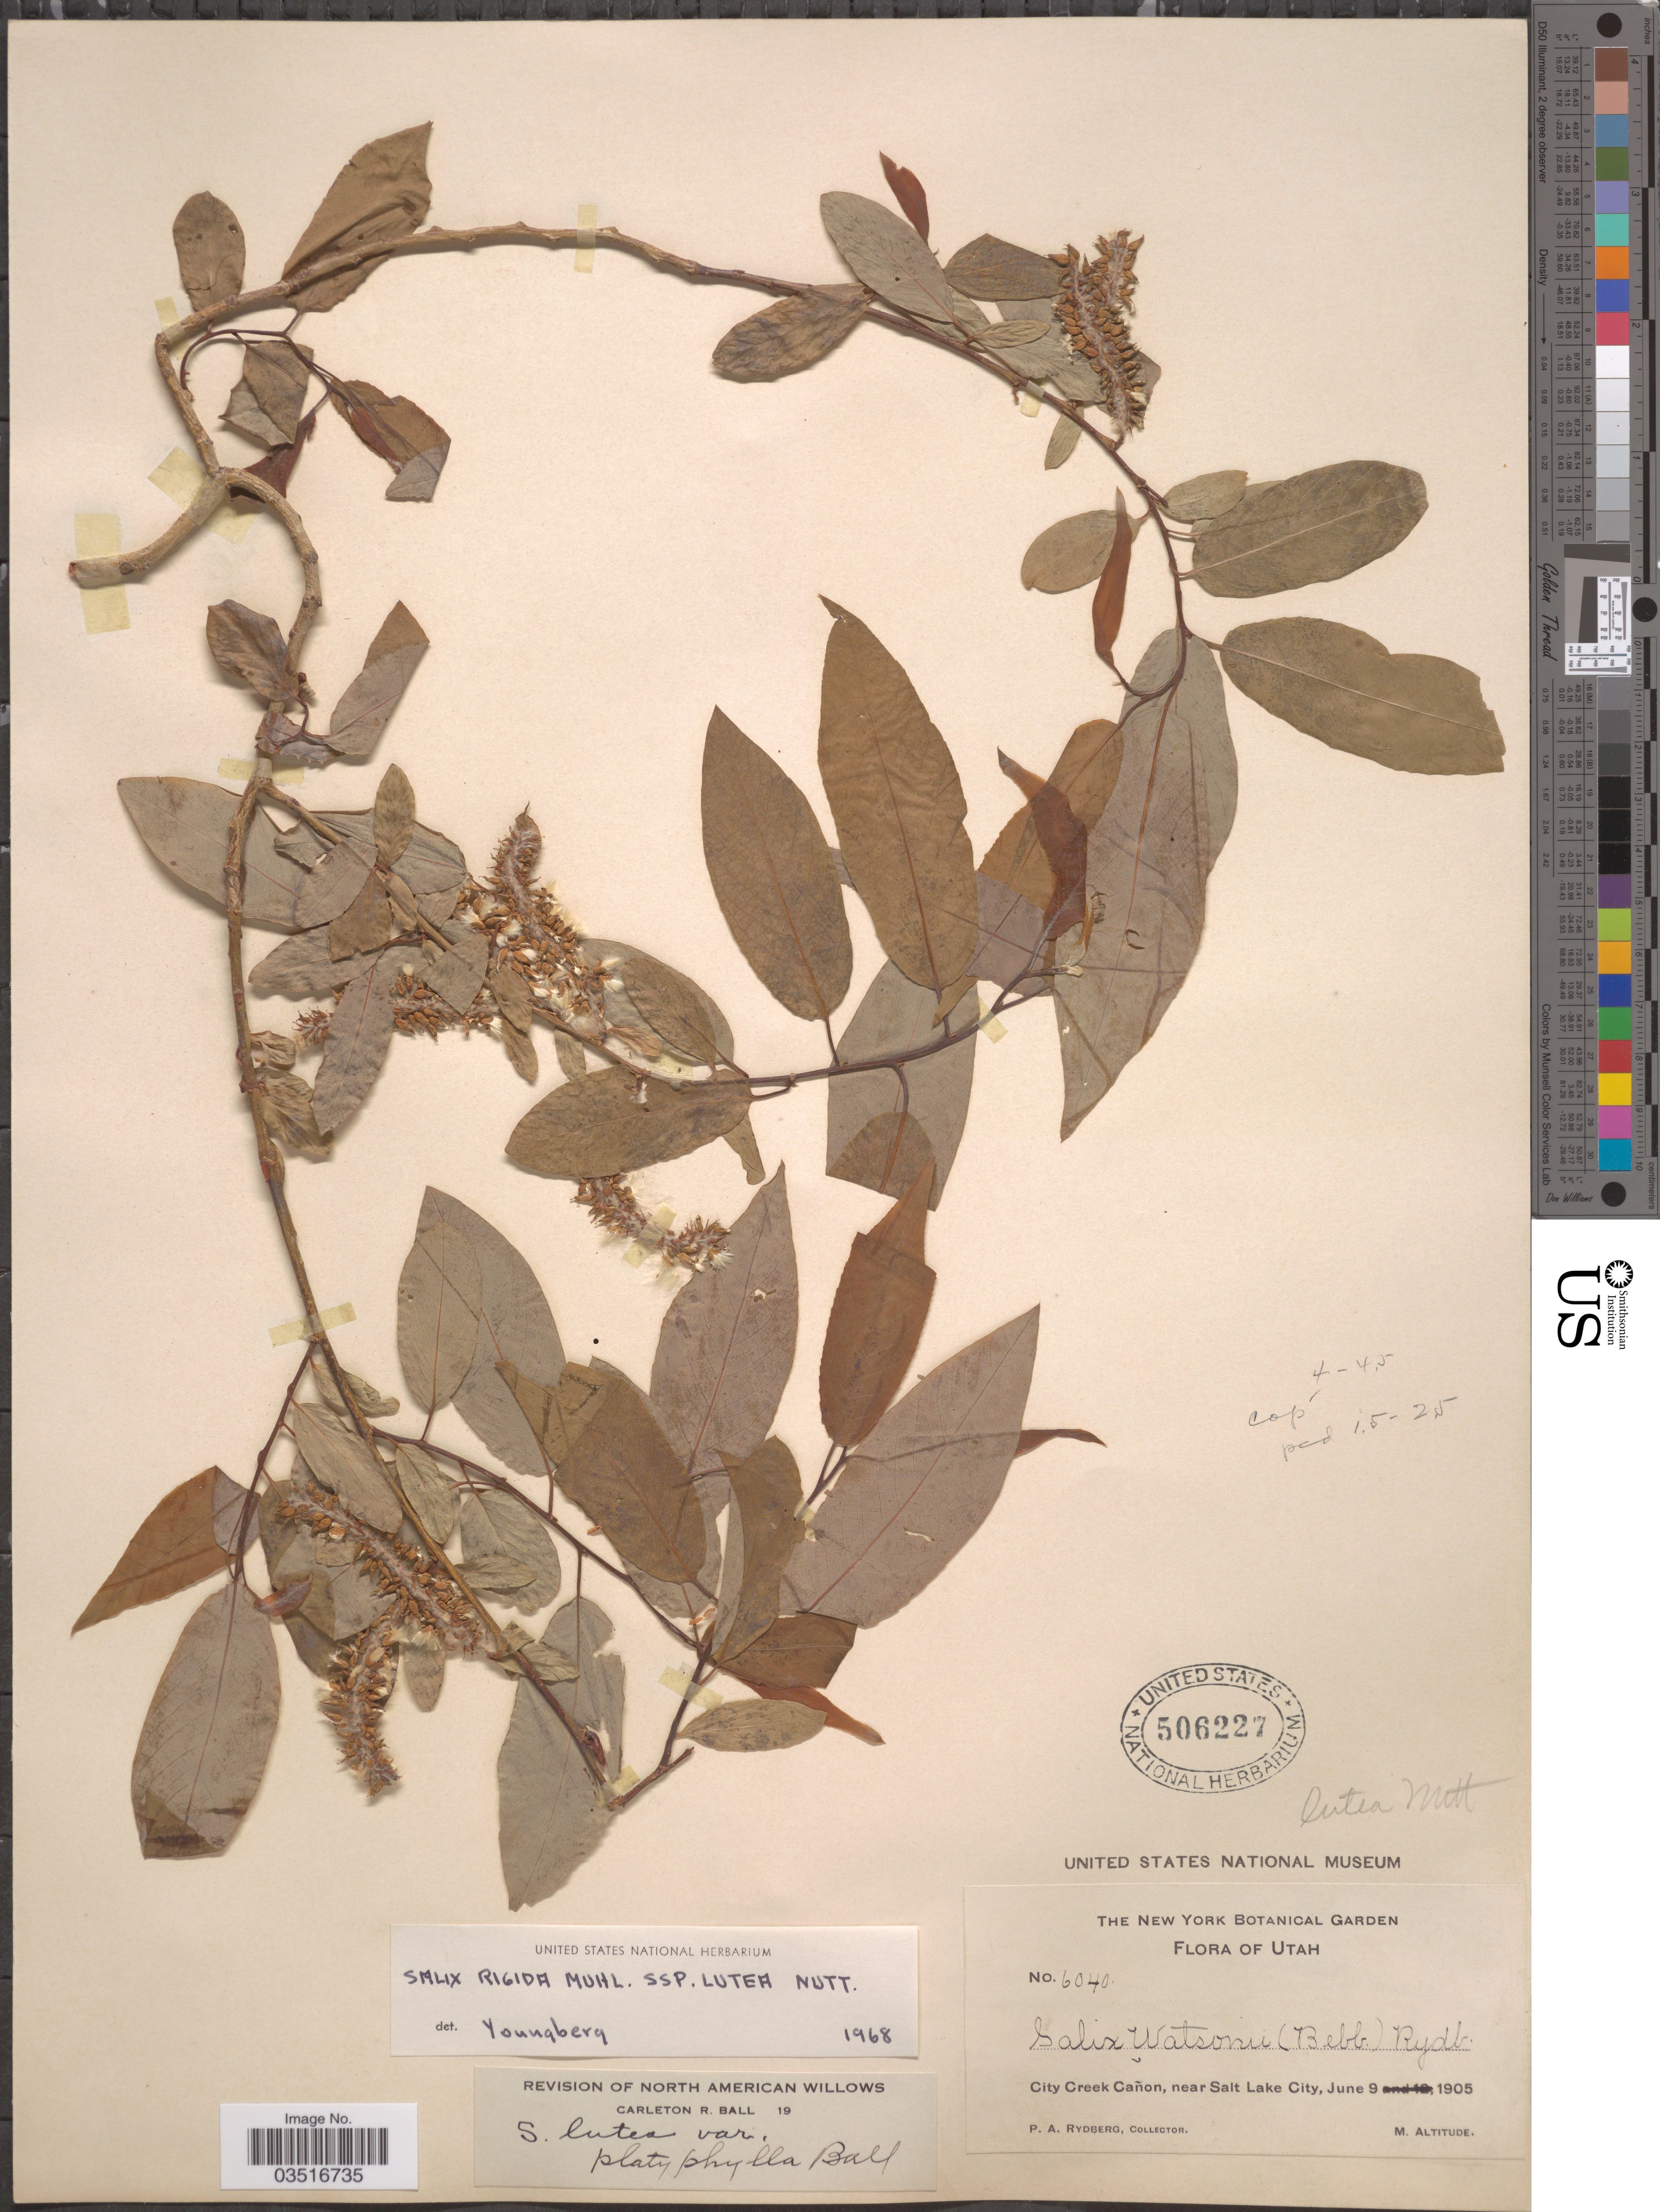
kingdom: Plantae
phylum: Tracheophyta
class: Magnoliopsida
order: Malpighiales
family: Salicaceae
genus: Salix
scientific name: Salix rigida subsp. lutea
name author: Nutt.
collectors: P. A. Rydberg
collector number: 6040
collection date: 1905-06-09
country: United States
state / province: Utah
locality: City Creek Cañon, near Salt Lake City.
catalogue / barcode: US 506227